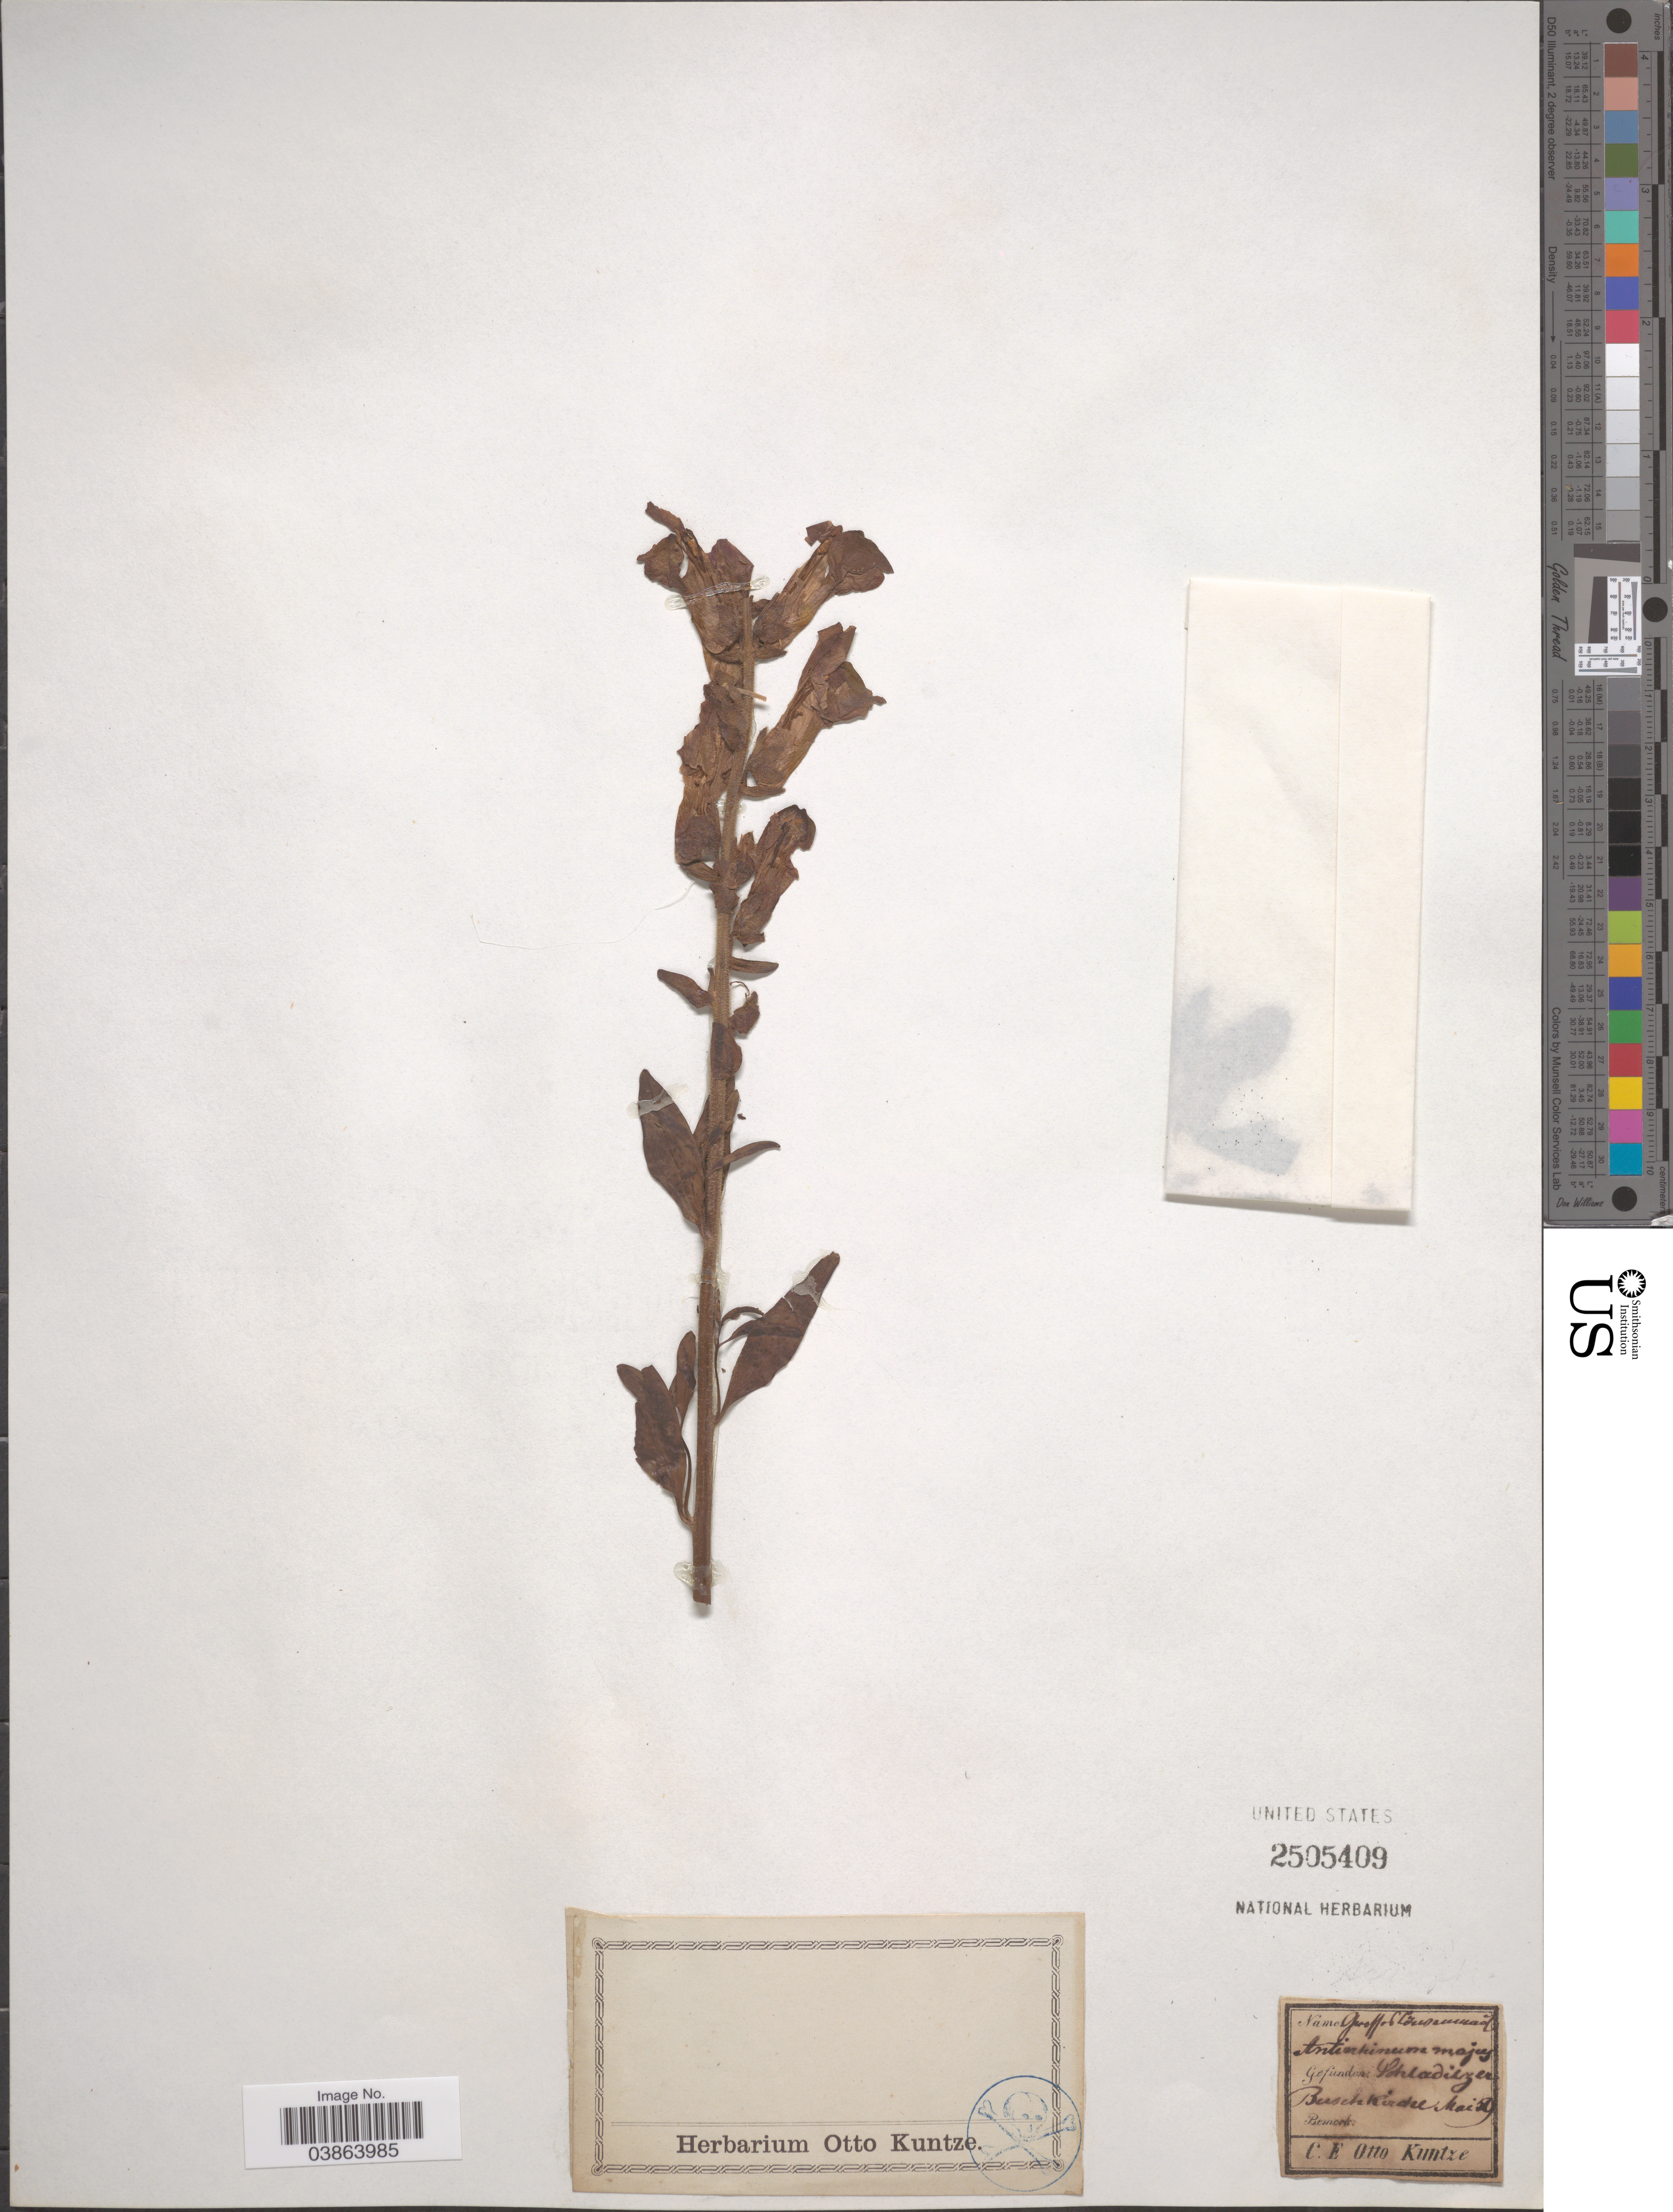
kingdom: Plantae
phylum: Tracheophyta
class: Magnoliopsida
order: Lamiales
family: Plantaginaceae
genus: Antirrhinum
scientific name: Antirrhinum majus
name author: L.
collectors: C.E.O. Kuntze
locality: Schladilzer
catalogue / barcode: US 2505409